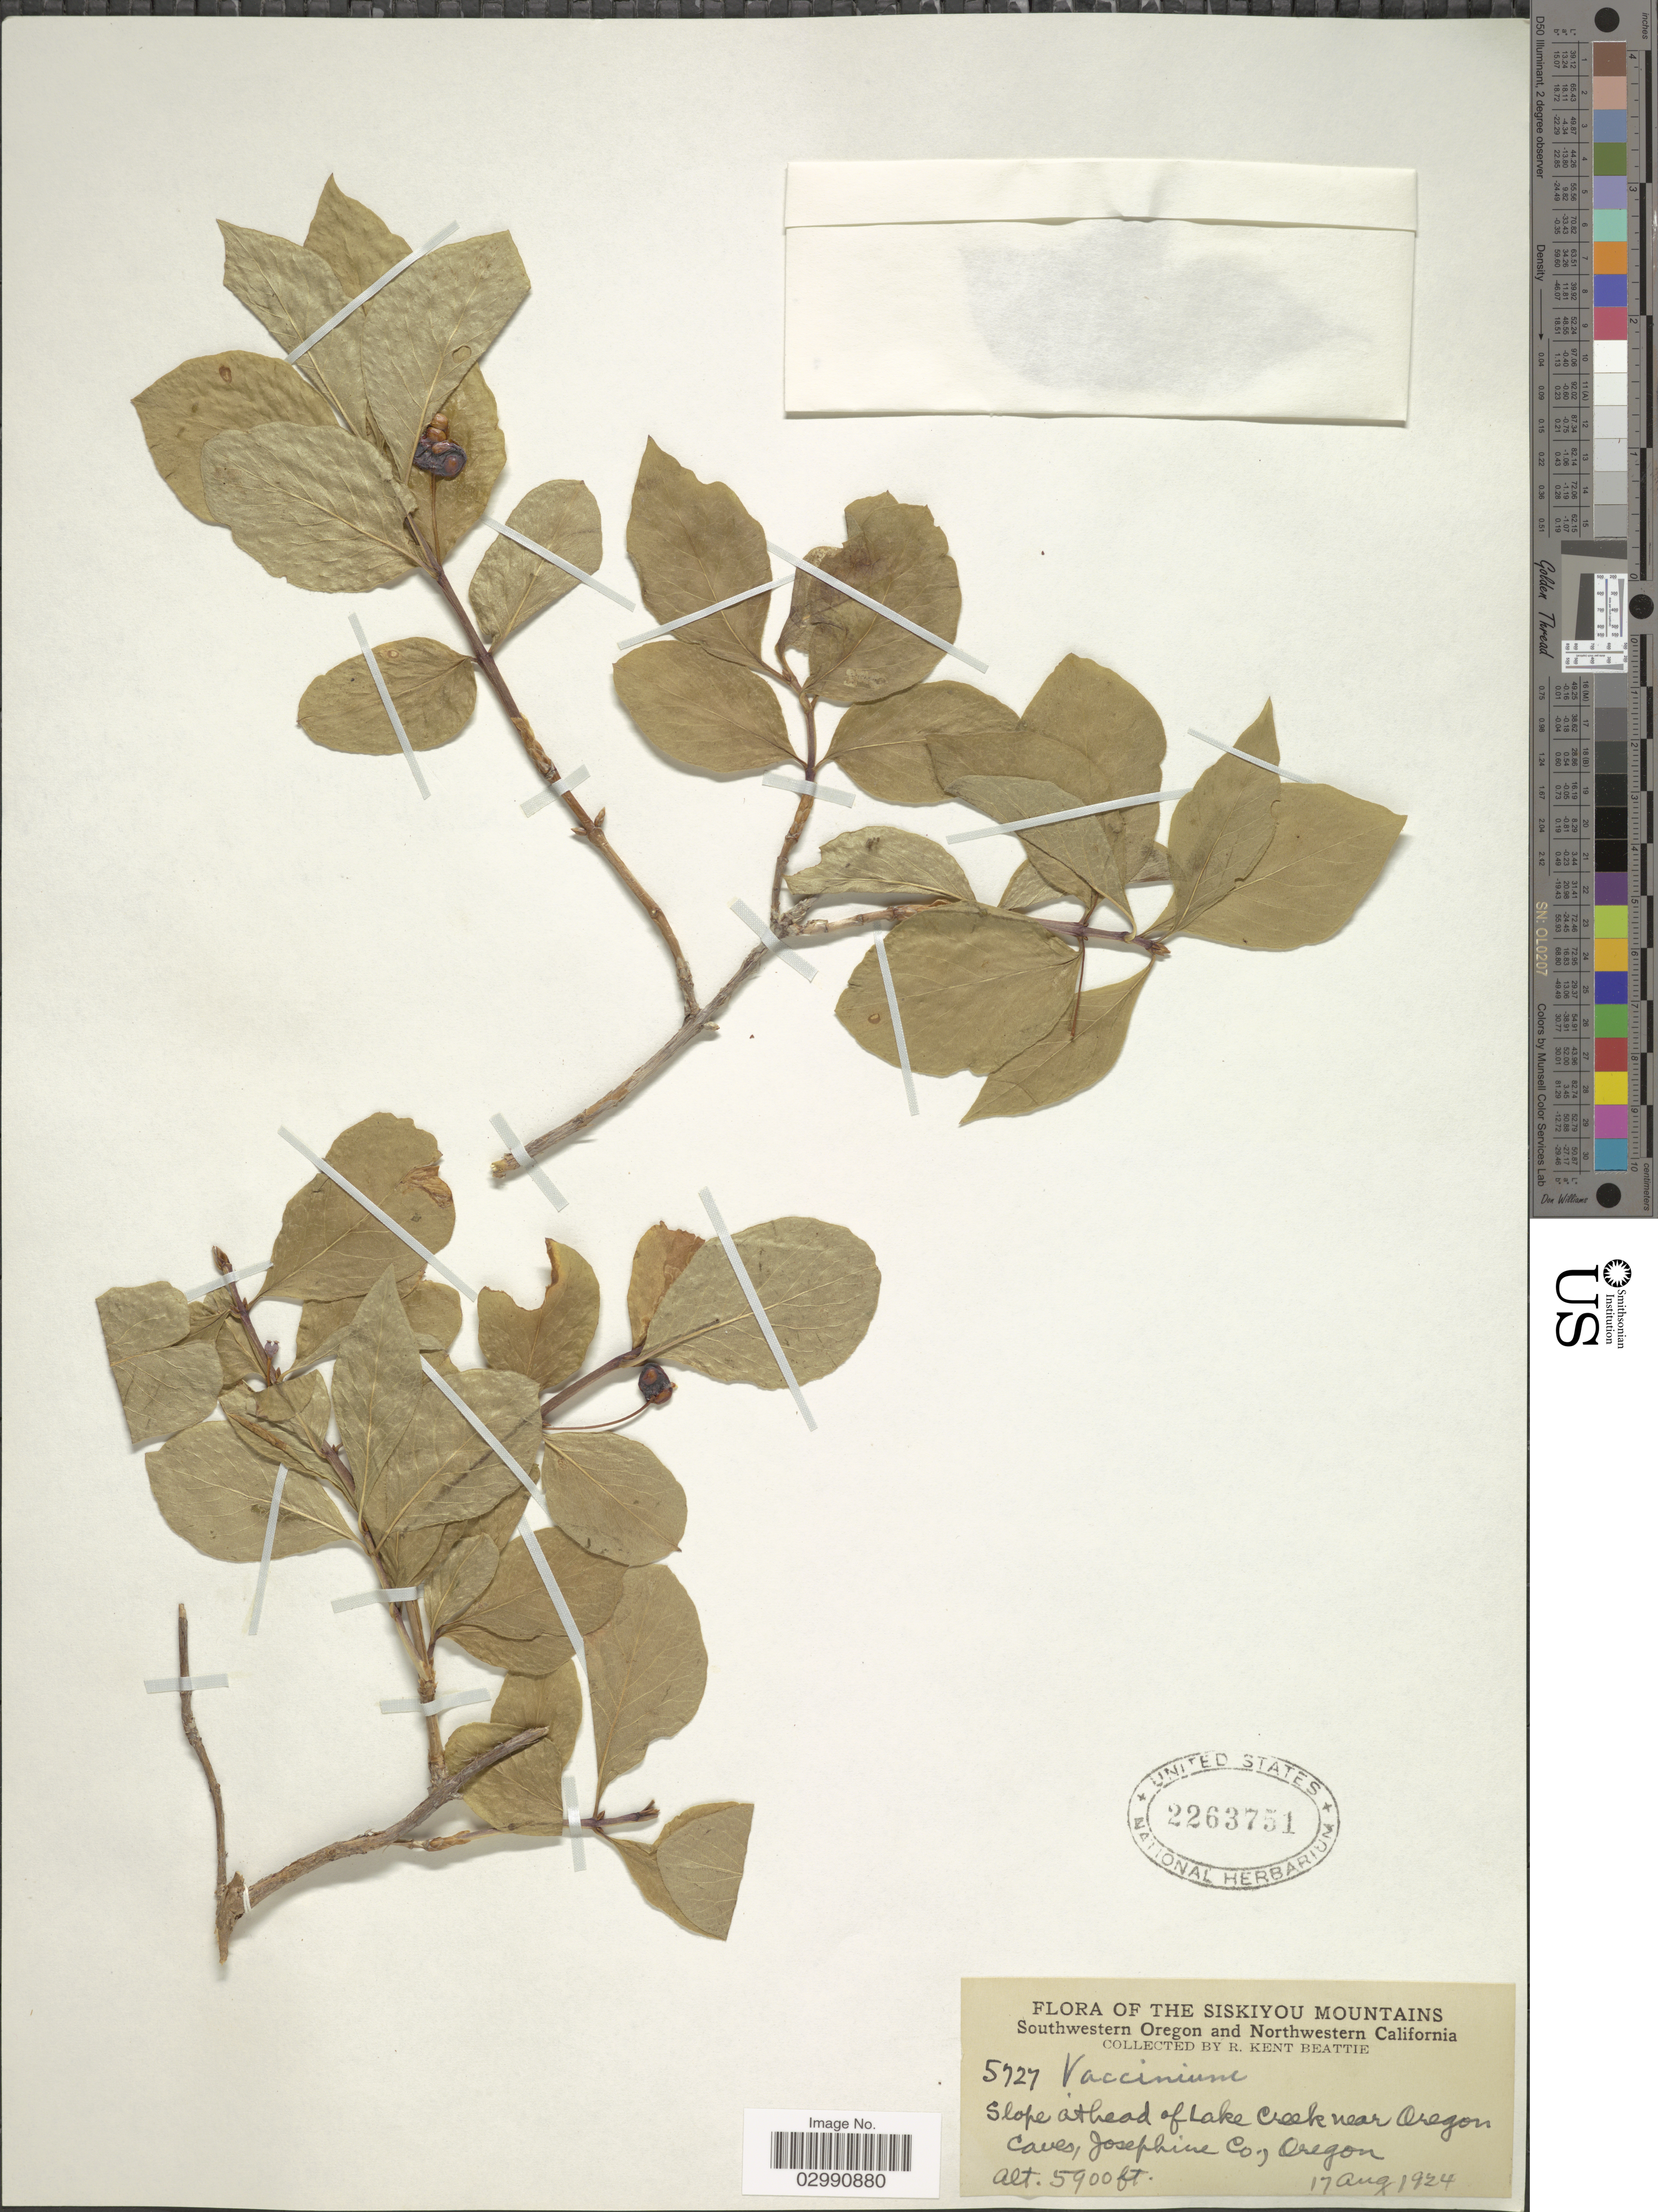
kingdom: Plantae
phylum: Tracheophyta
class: Magnoliopsida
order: Ericales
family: Ericaceae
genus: Vaccinium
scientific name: Vaccinium sp.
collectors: R. K. Beattie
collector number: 5727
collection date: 1924-08-17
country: United States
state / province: Oregon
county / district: Josephine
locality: Siskiyou Mountains. Southwestern Oregon. Slope at head of Lake Creek near Oregon Caves, Josephine Co.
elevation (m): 1798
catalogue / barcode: US 2263751